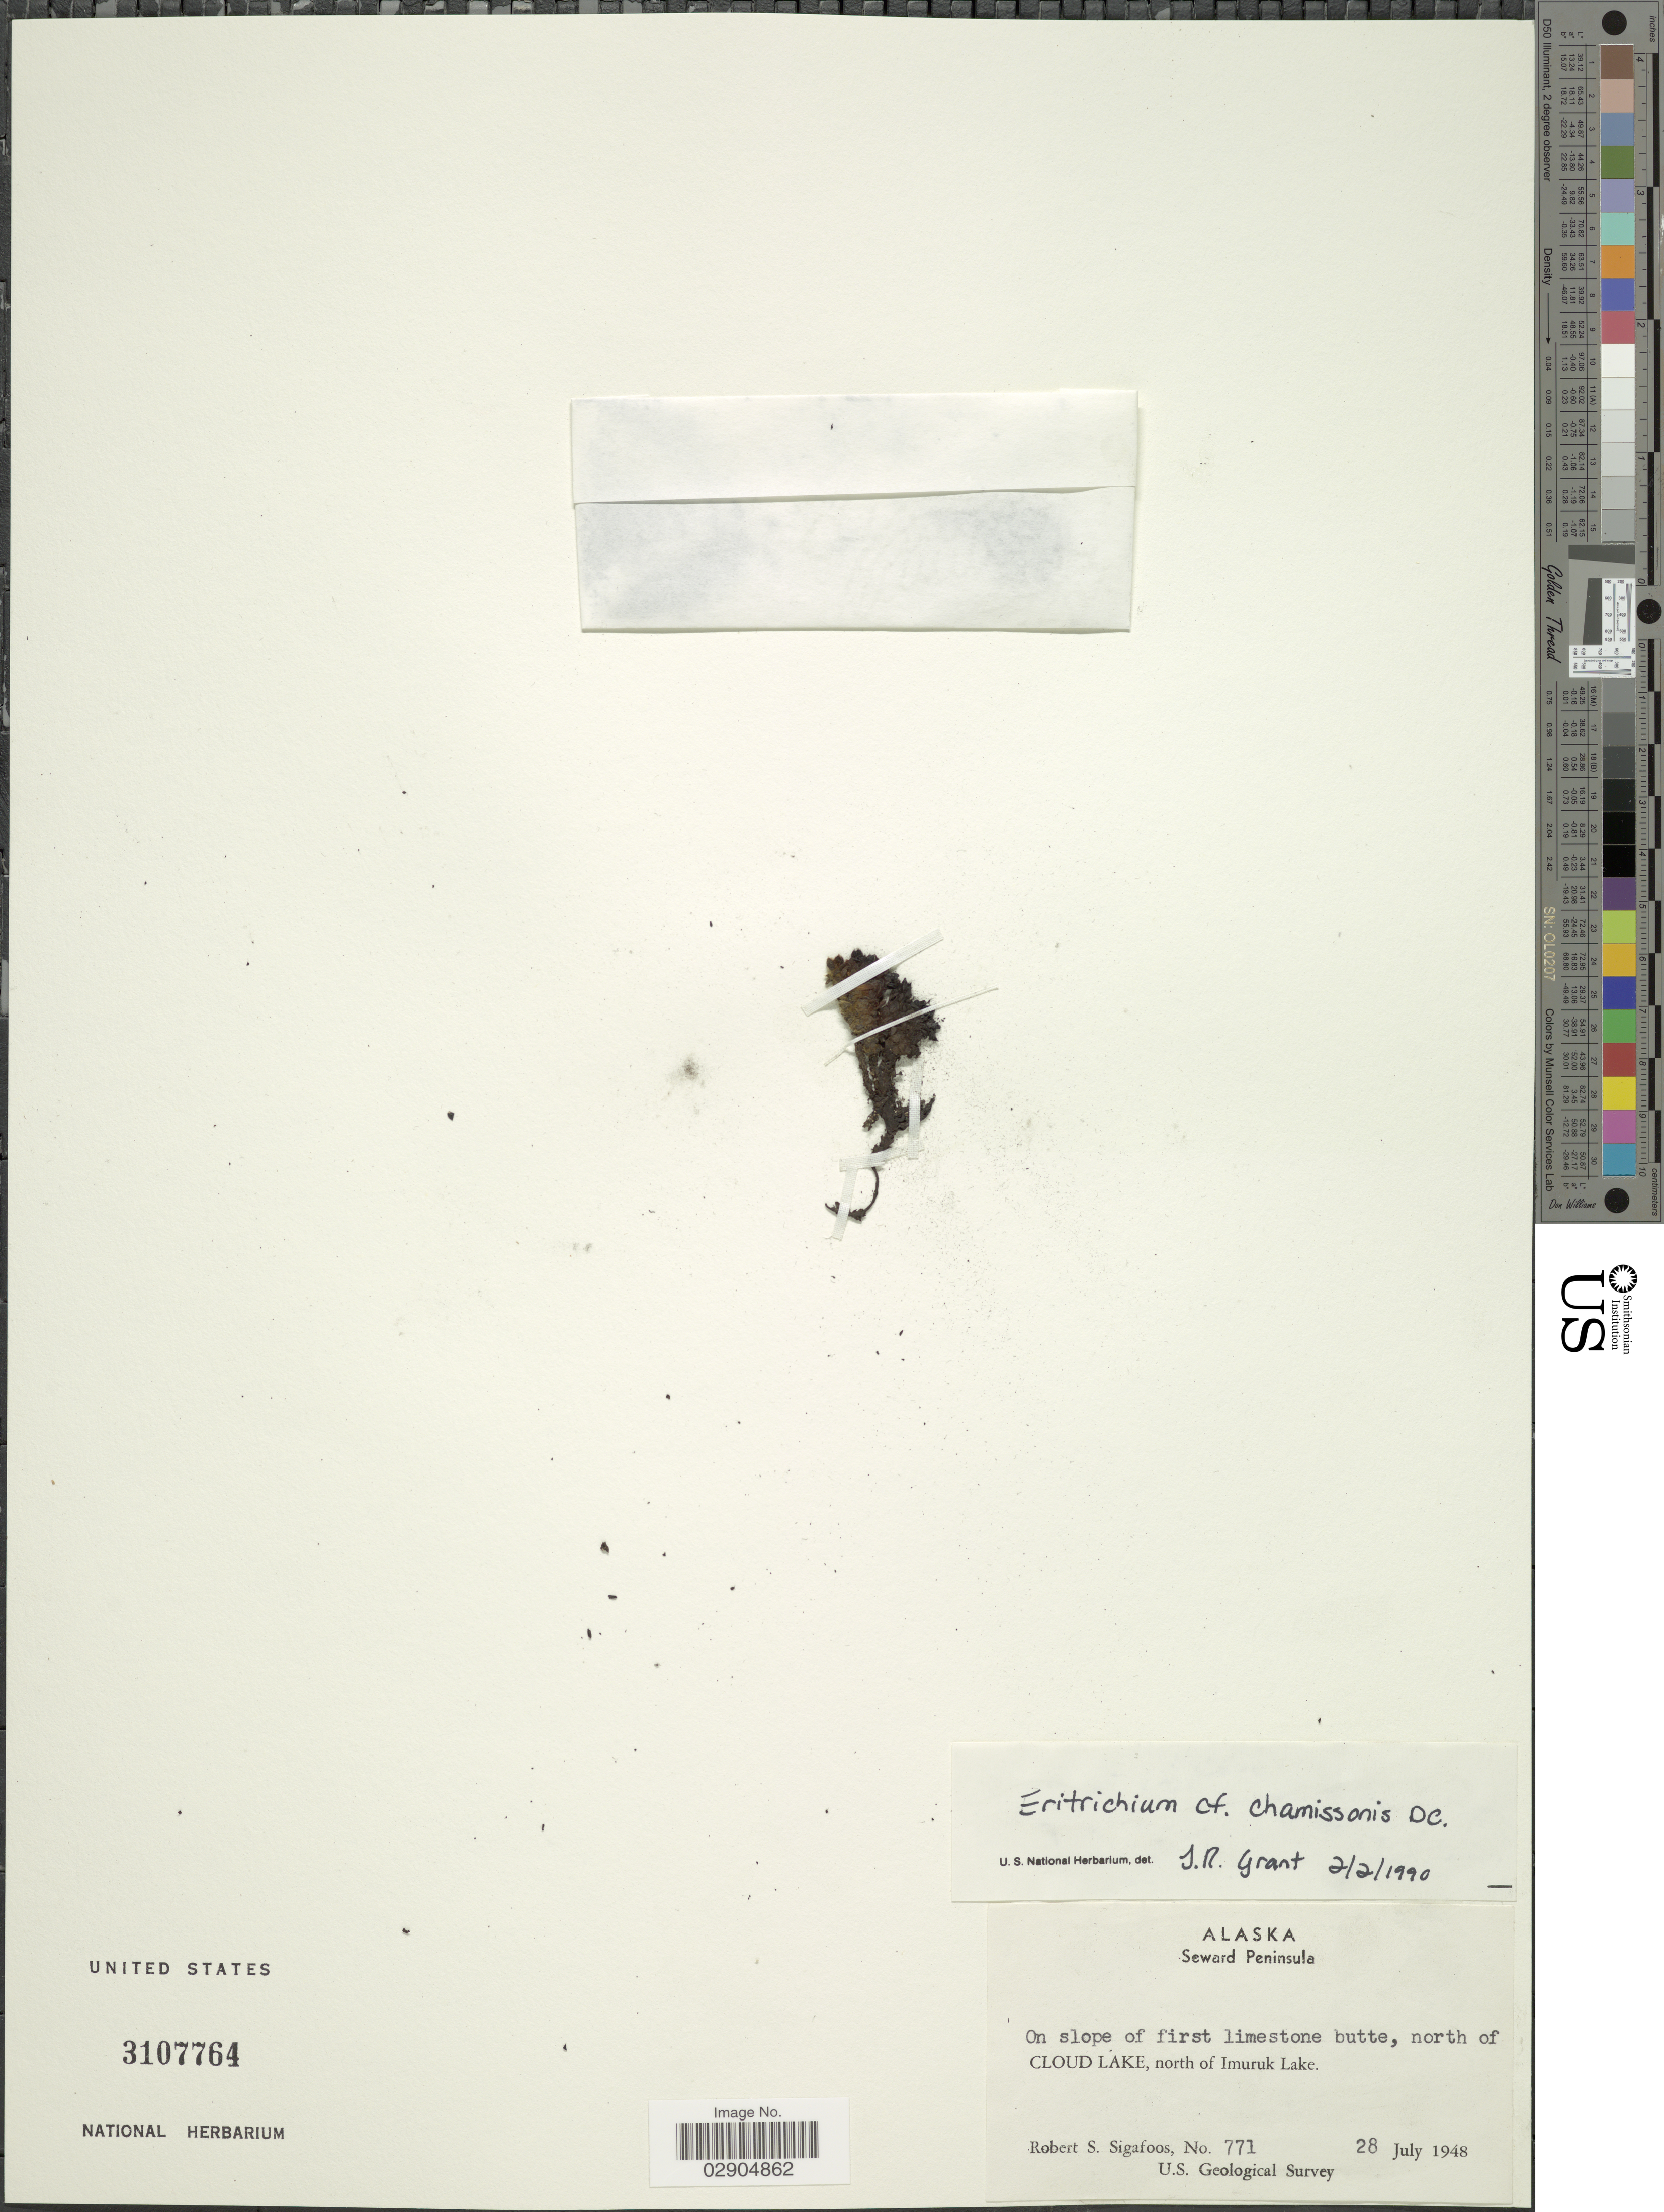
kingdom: Plantae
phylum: Tracheophyta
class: Magnoliopsida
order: Boraginales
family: Boraginaceae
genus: Eritrichium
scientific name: Eritrichium chamissonis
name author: A. DC.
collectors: R. Sigafoos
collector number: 771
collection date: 1948-07-28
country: United States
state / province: Alaska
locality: Seward Peninsula, On slope of first limestone butte, north of Cloud Lake, north of Imuruk Lake.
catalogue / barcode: US 3107764